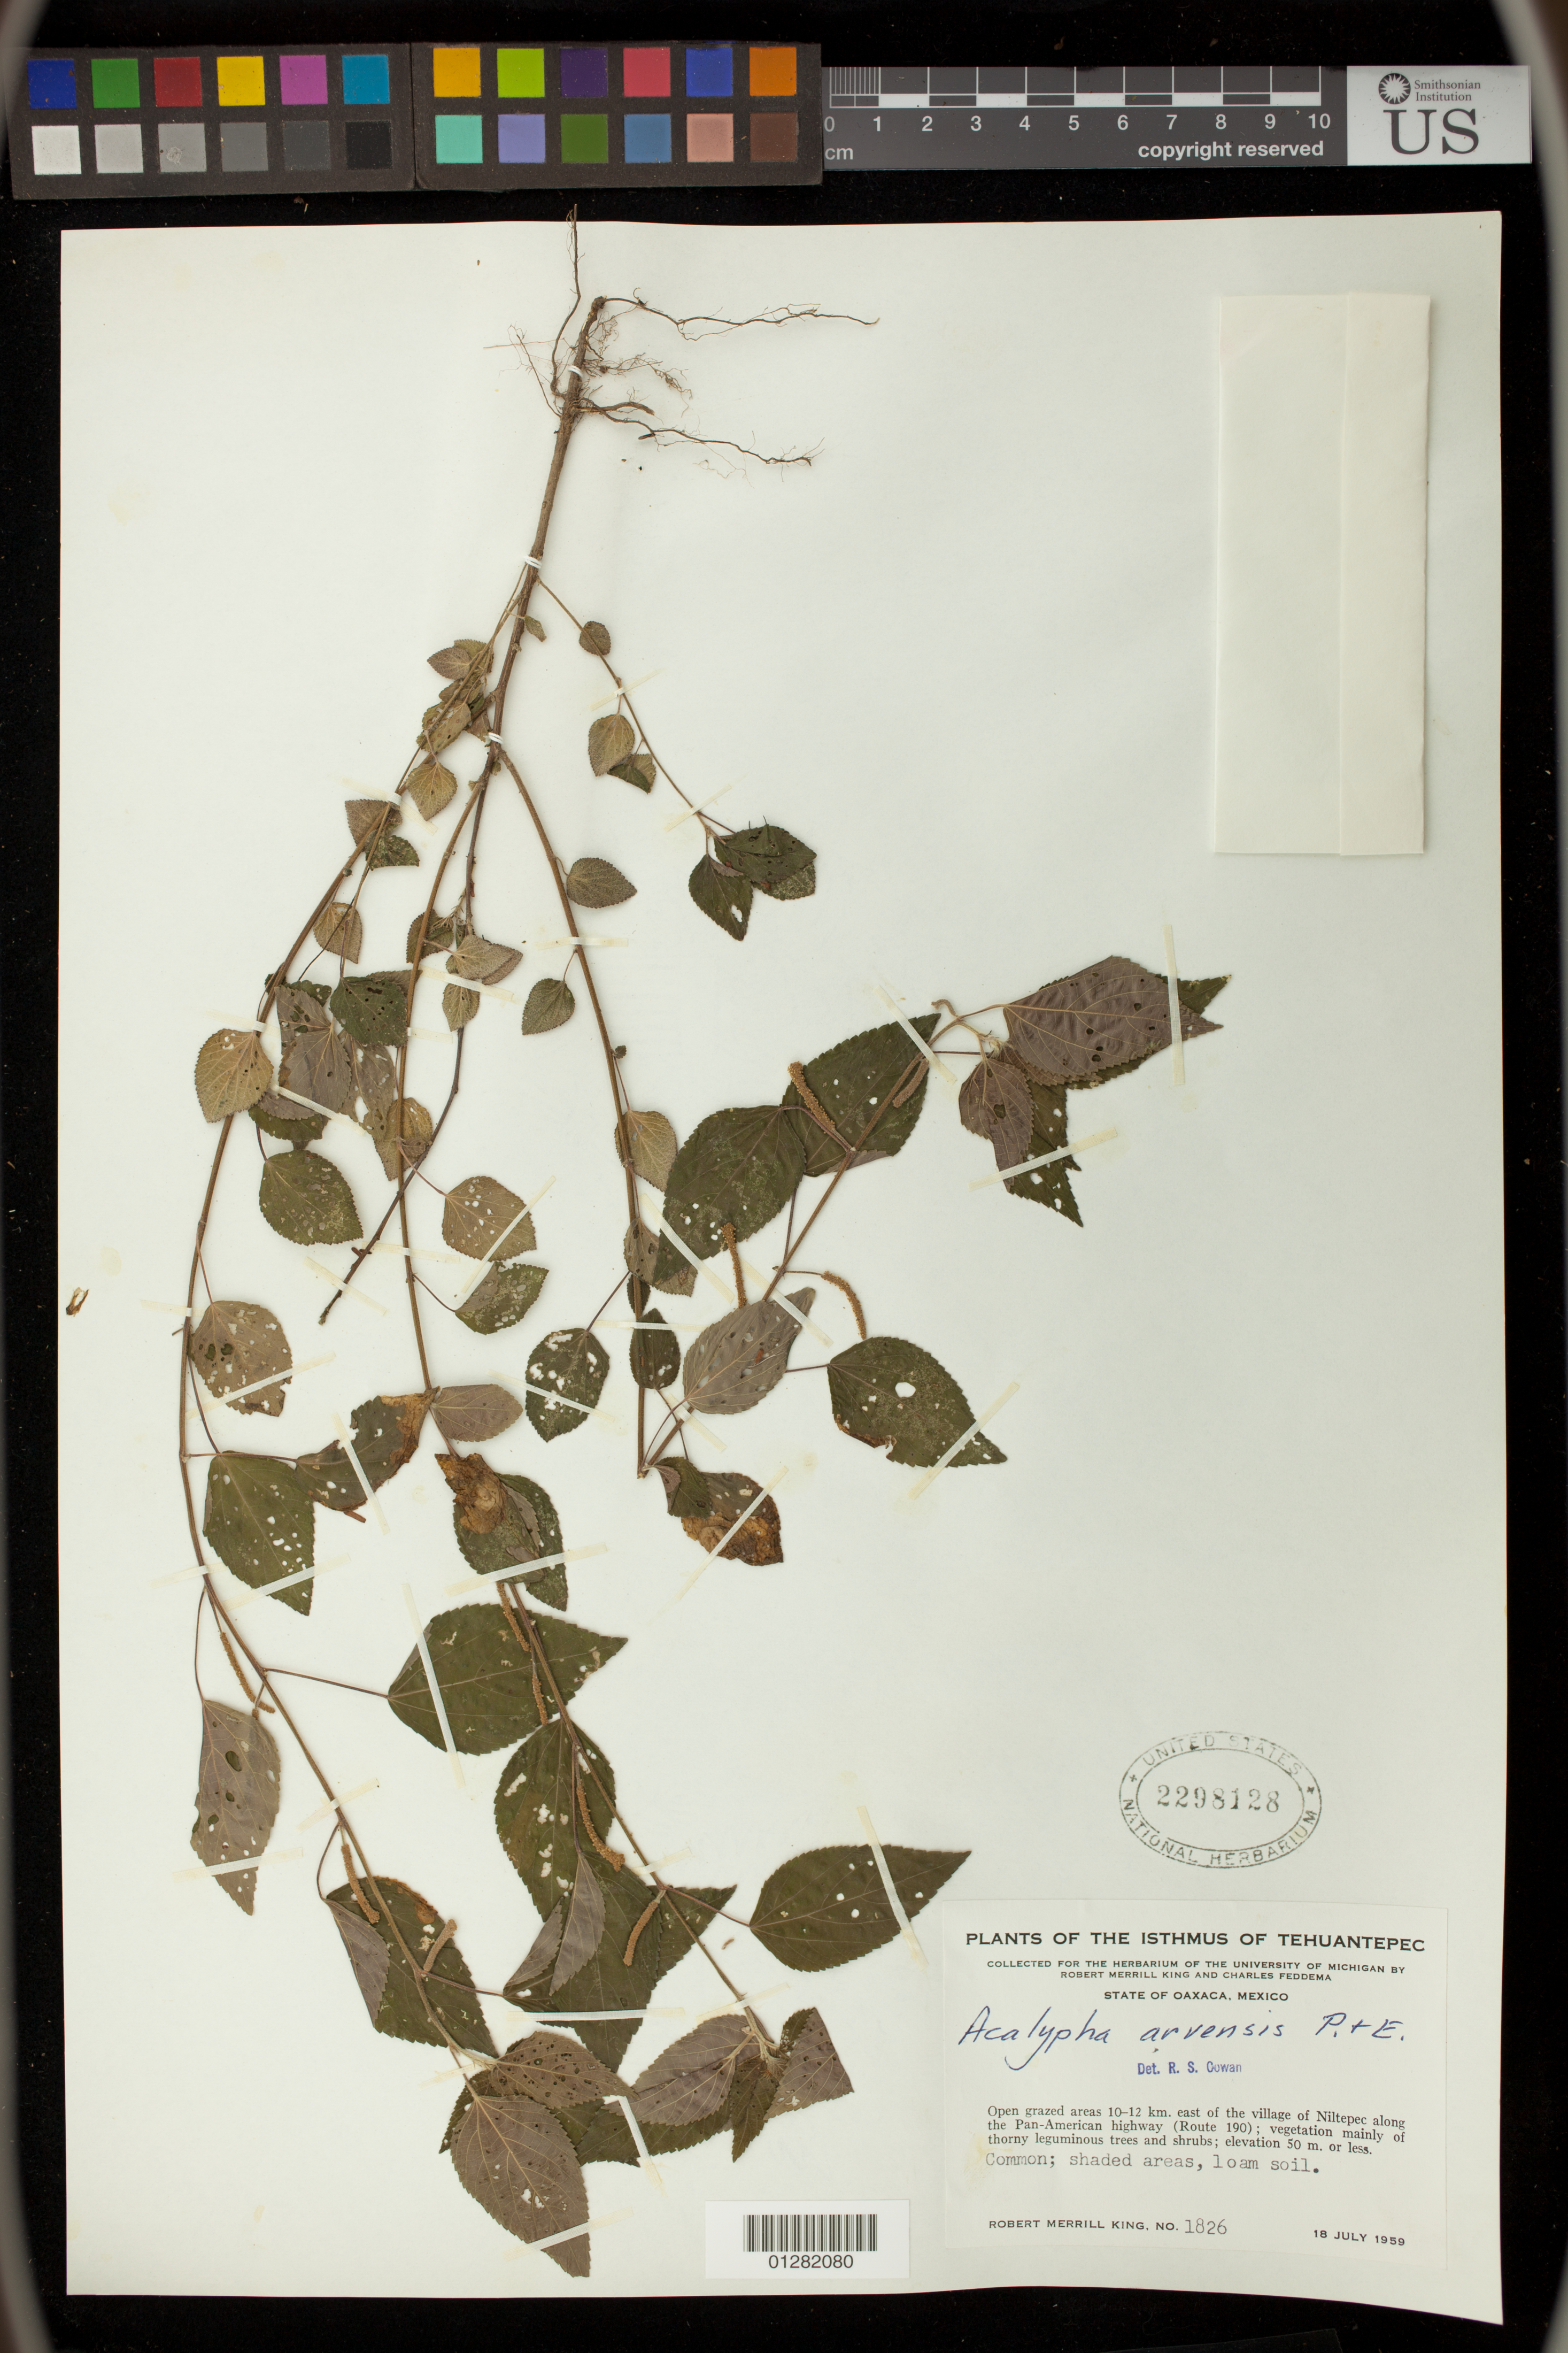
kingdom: Plantae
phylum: Tracheophyta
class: Magnoliopsida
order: Malpighiales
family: Euphorbiaceae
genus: Acalypha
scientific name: Acalypha arvensis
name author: Poepp.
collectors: R. M. King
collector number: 1826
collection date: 1959-07-18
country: Mexico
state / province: Oaxaca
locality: Open grazed areas 10-12 km east of the village of Niltepec along the Pan-American highway (route 1900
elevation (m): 50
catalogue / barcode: US 2298128